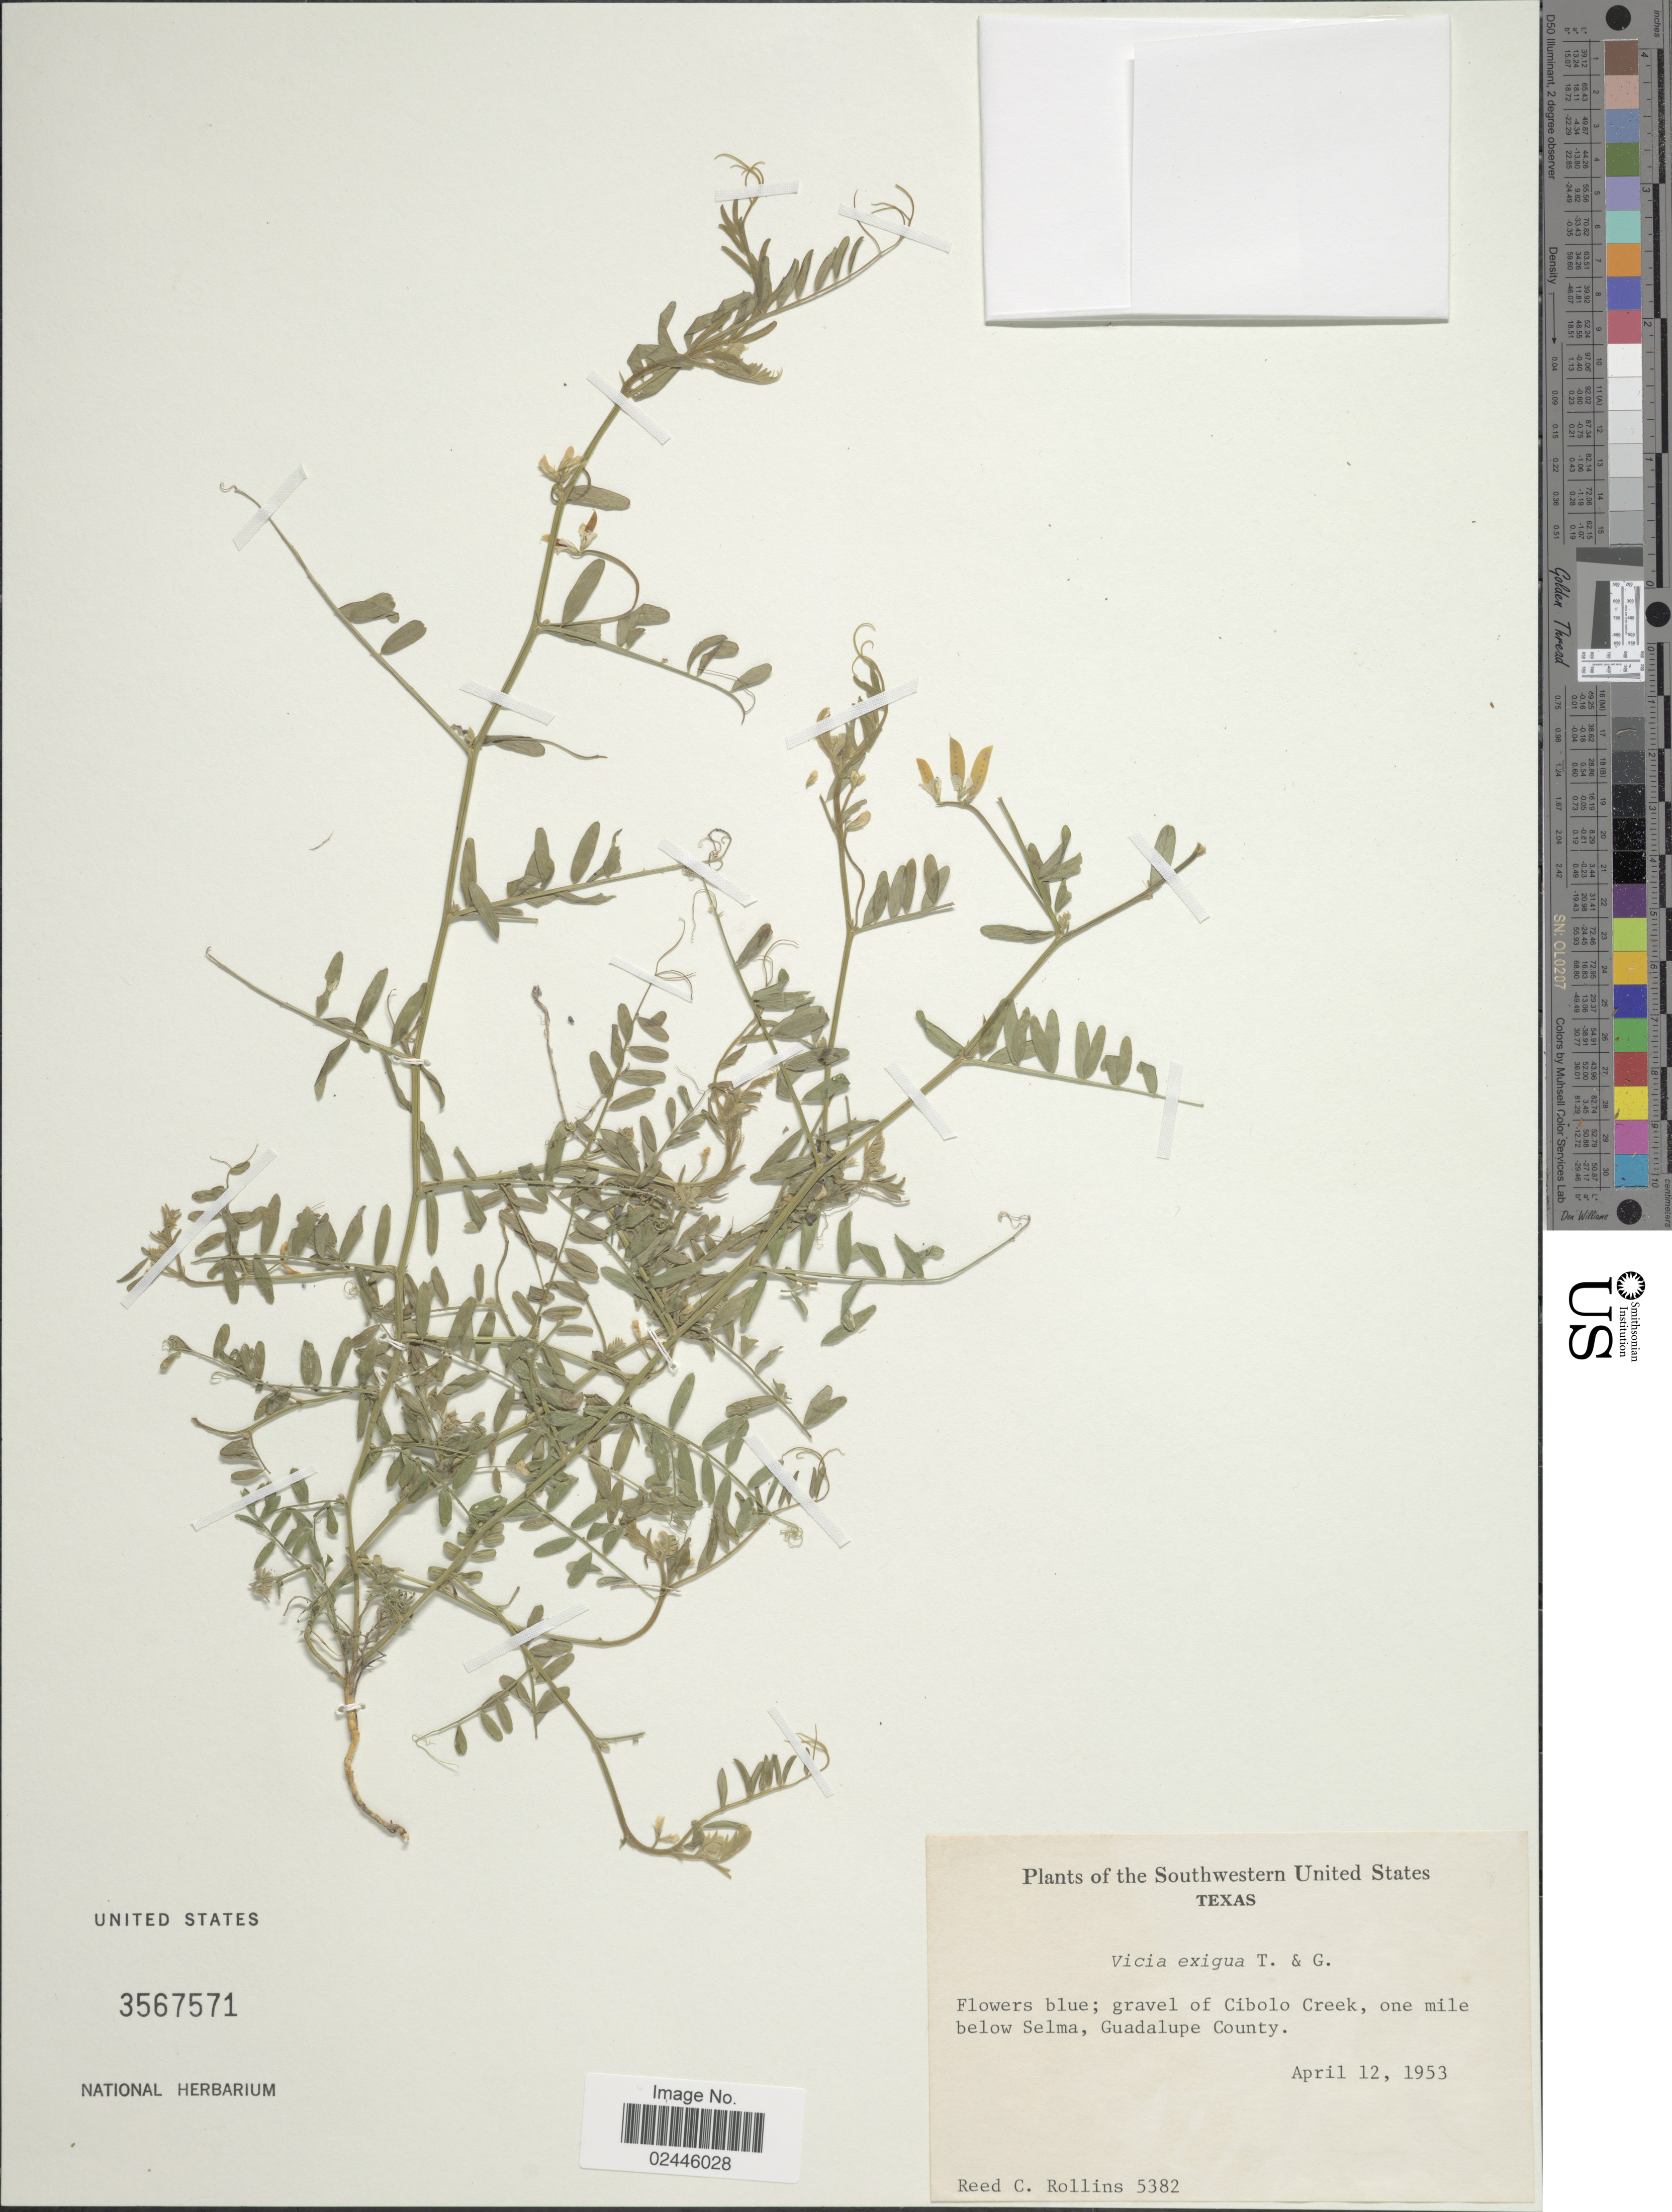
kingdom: Plantae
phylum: Tracheophyta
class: Magnoliopsida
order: Fabales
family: Fabaceae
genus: Vicia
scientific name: Vicia exigua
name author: Nutt.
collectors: R. C. Rollins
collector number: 5382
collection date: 1953-04-12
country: United States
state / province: Texas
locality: Southwestern United States, gravel of Cibolo Creek, one mile below Selma, Guadalupe County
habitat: gravel of creek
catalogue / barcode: US 3567571